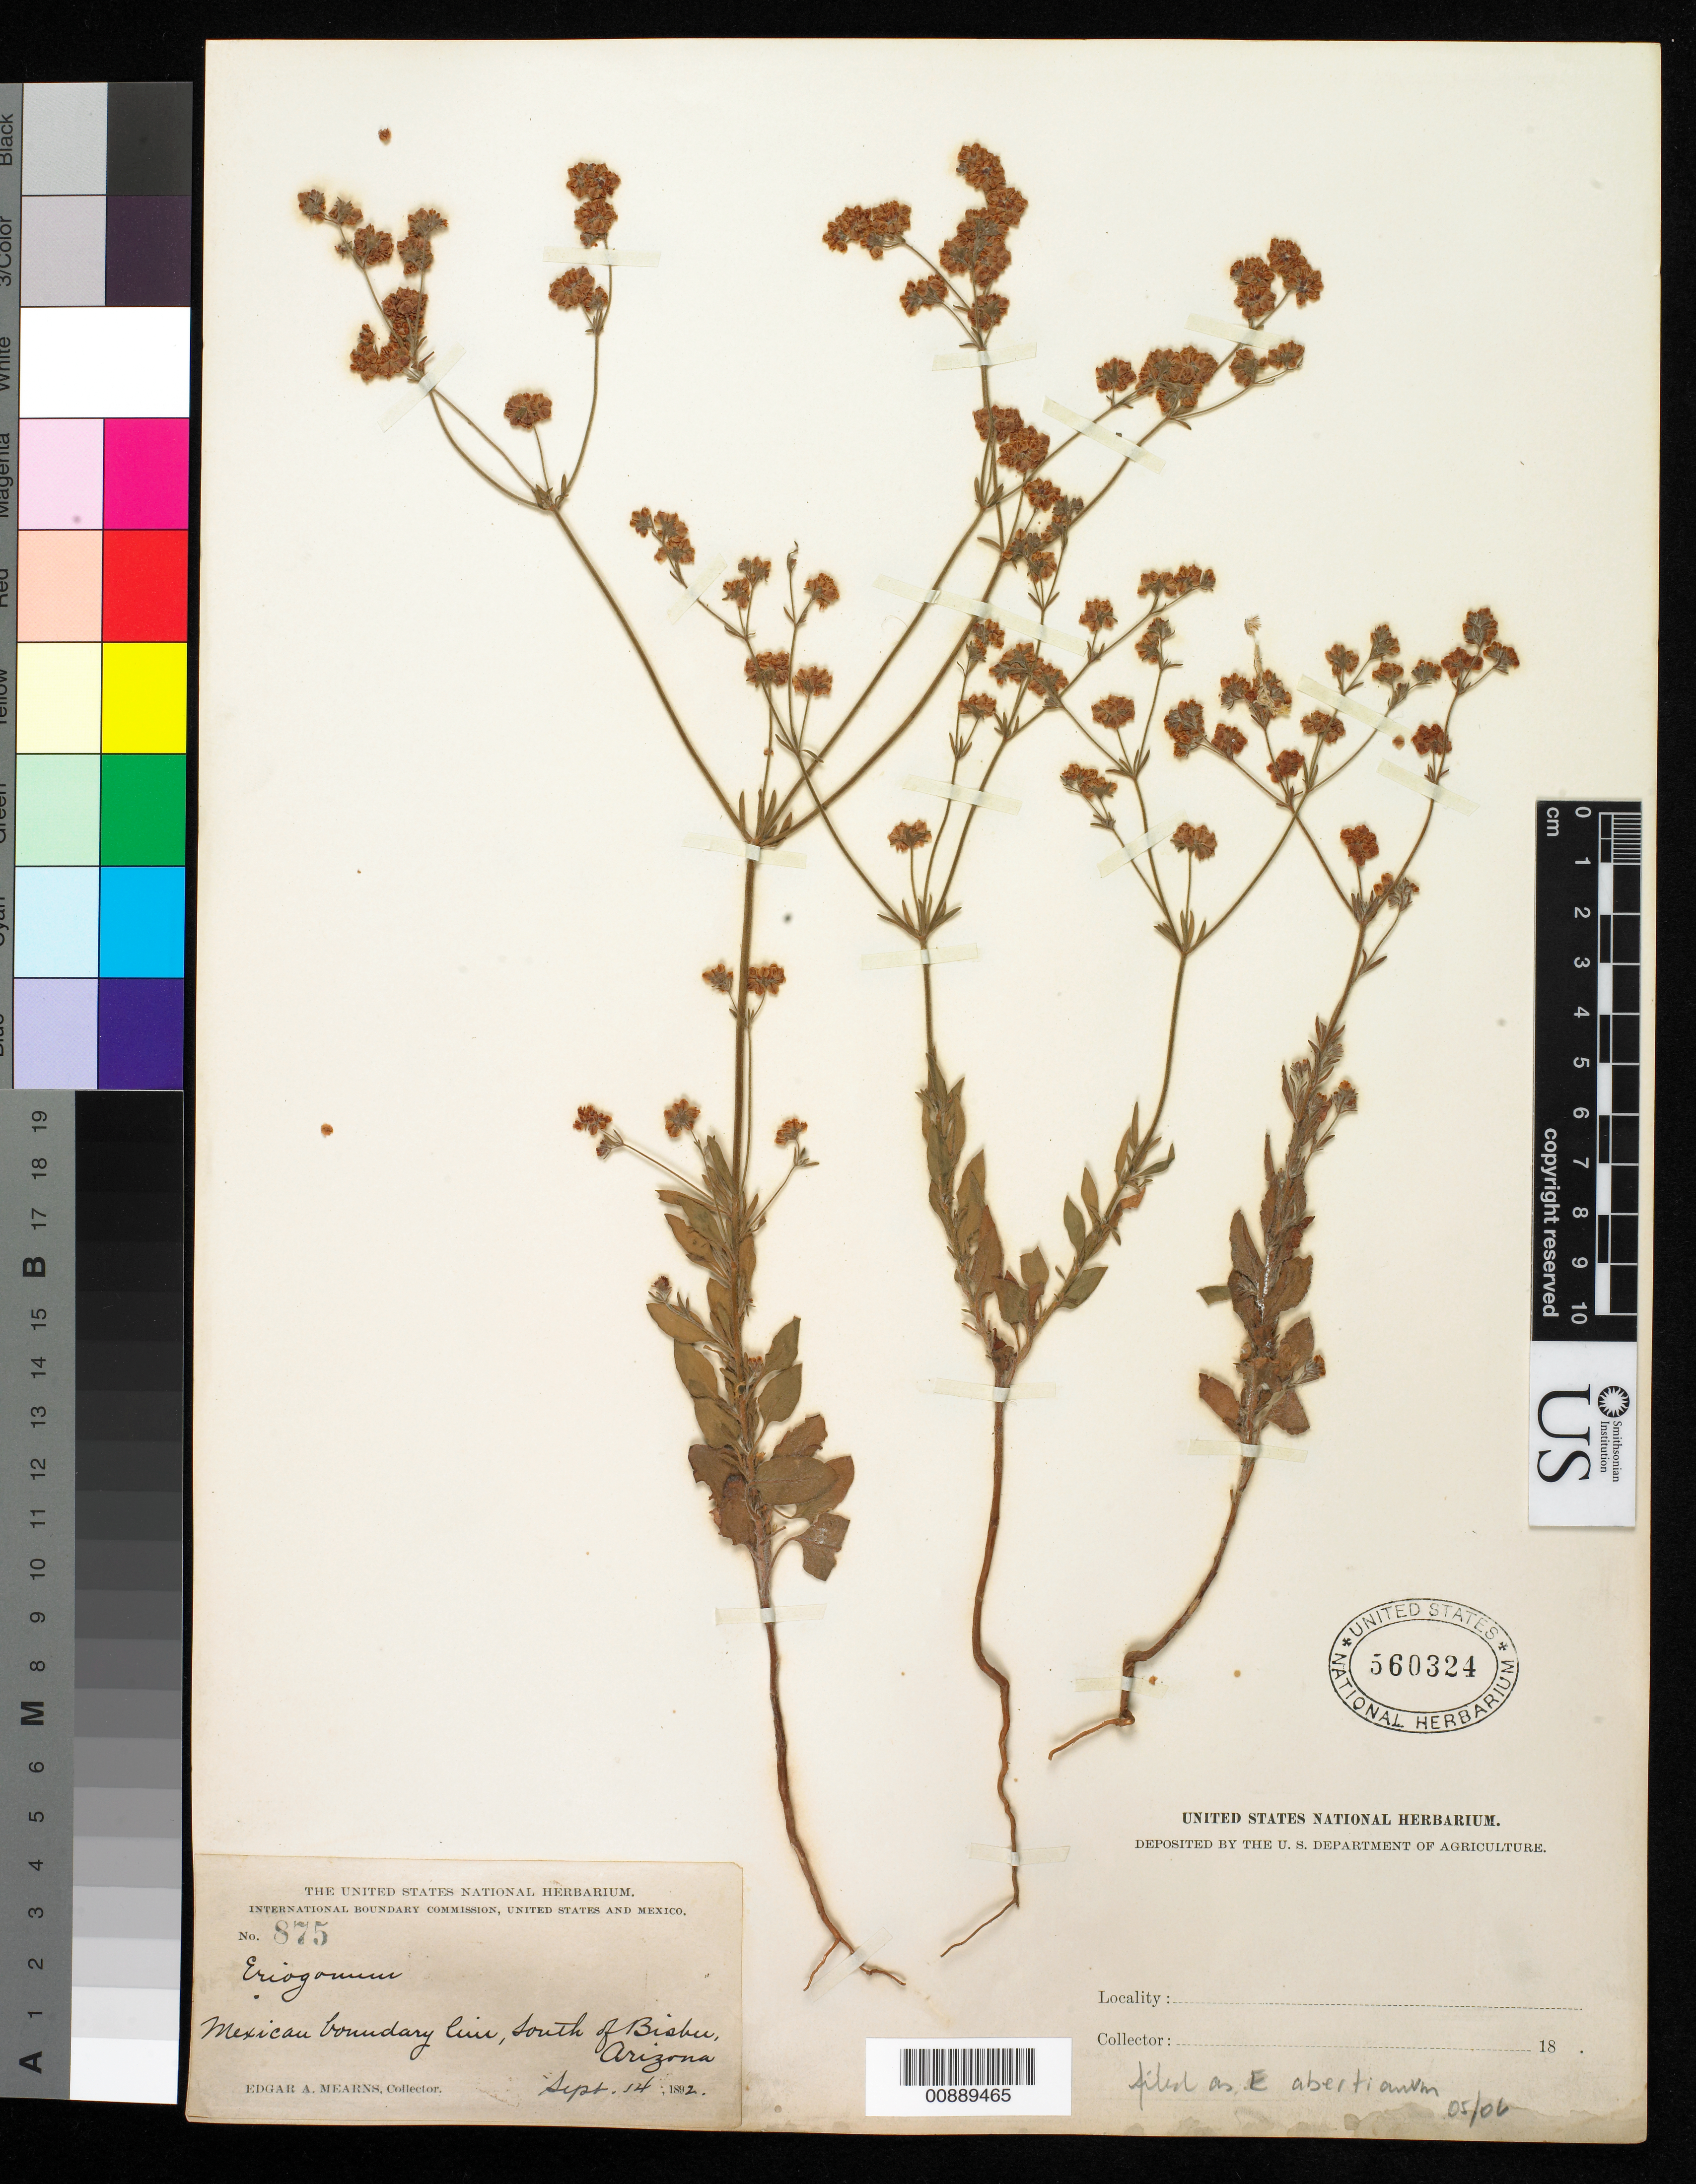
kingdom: Plantae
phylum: Tracheophyta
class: Magnoliopsida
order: Caryophyllales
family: Polygonaceae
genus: Eriogonum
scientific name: Eriogonum abertianum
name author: Torr.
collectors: E. A. Mearns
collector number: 875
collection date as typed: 14 Sep 1892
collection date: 1892-09-14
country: United States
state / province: Arizona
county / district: Cochise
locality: Mexican Boundary Line, S of Bisbee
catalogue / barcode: US 560324